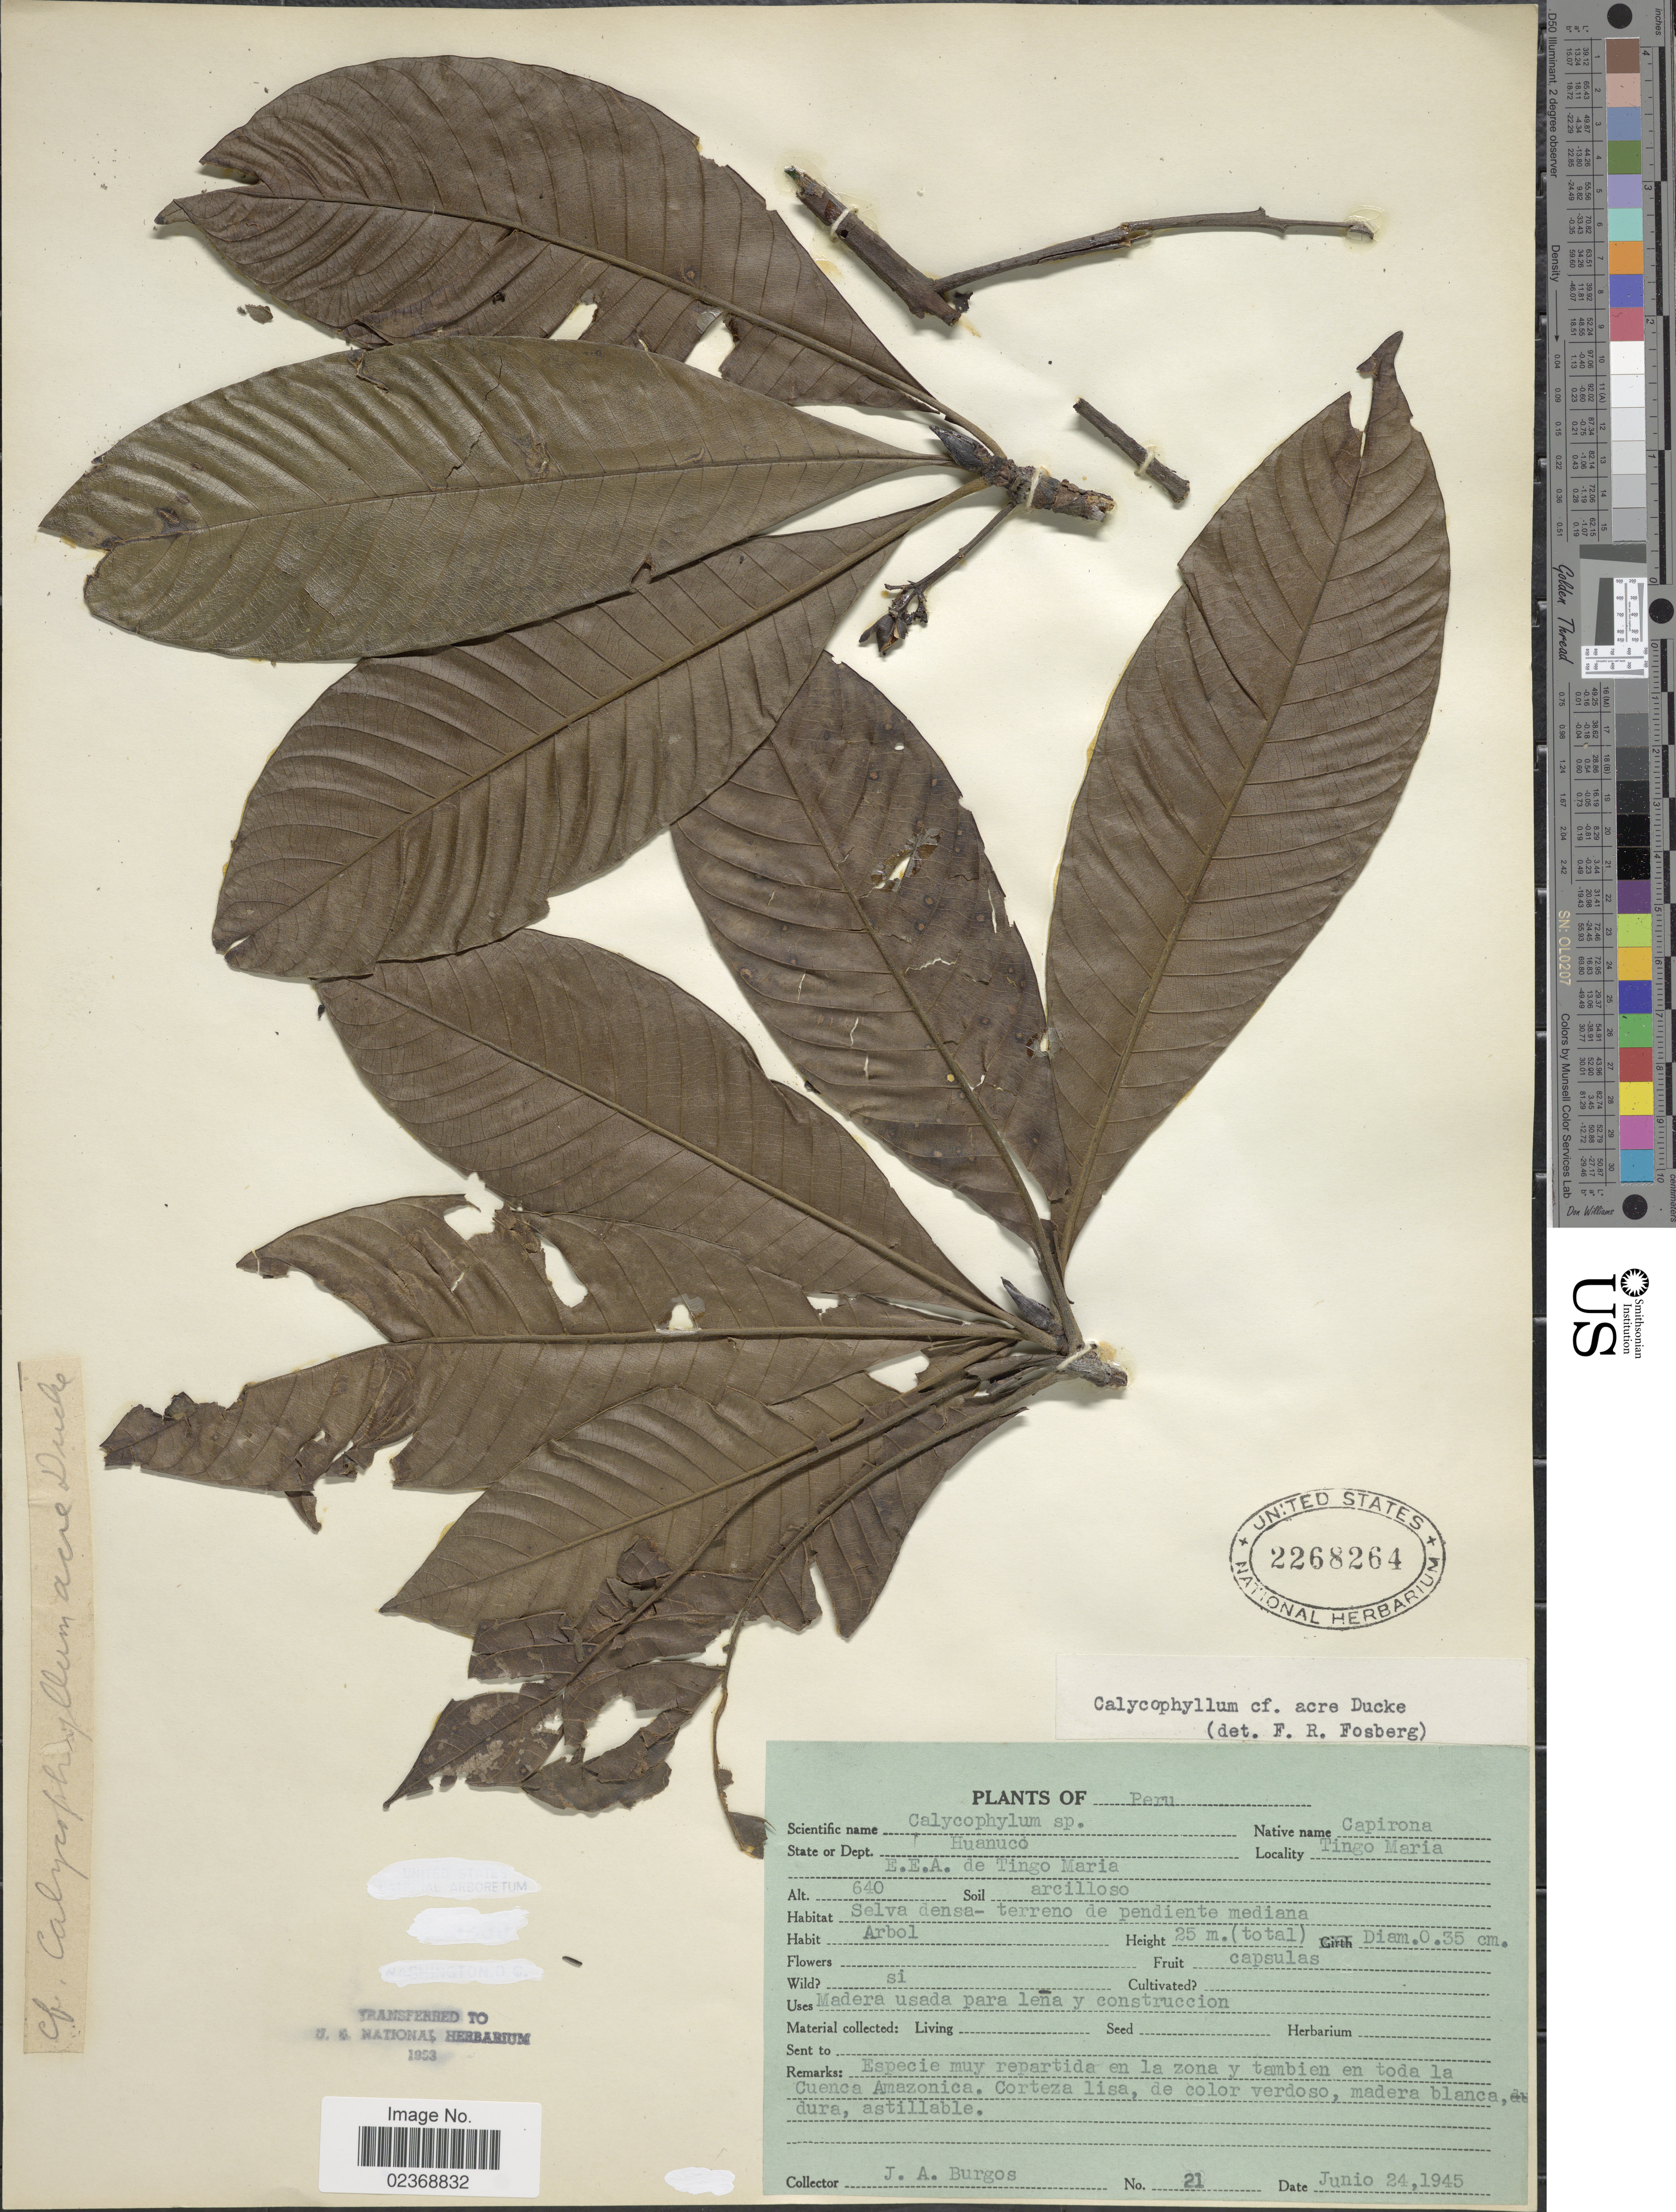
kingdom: Plantae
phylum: Tracheophyta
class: Magnoliopsida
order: Gentianales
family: Rubiaceae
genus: Calycophyllum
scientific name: Calycophyllum megistocaulum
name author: (K. Krause) C.M. Taylor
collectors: J. Burgos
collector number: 21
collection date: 1945-06-24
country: Peru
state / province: Huánuco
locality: Tingo Maria. E.E.A. de Tingo Maria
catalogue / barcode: US 2268264